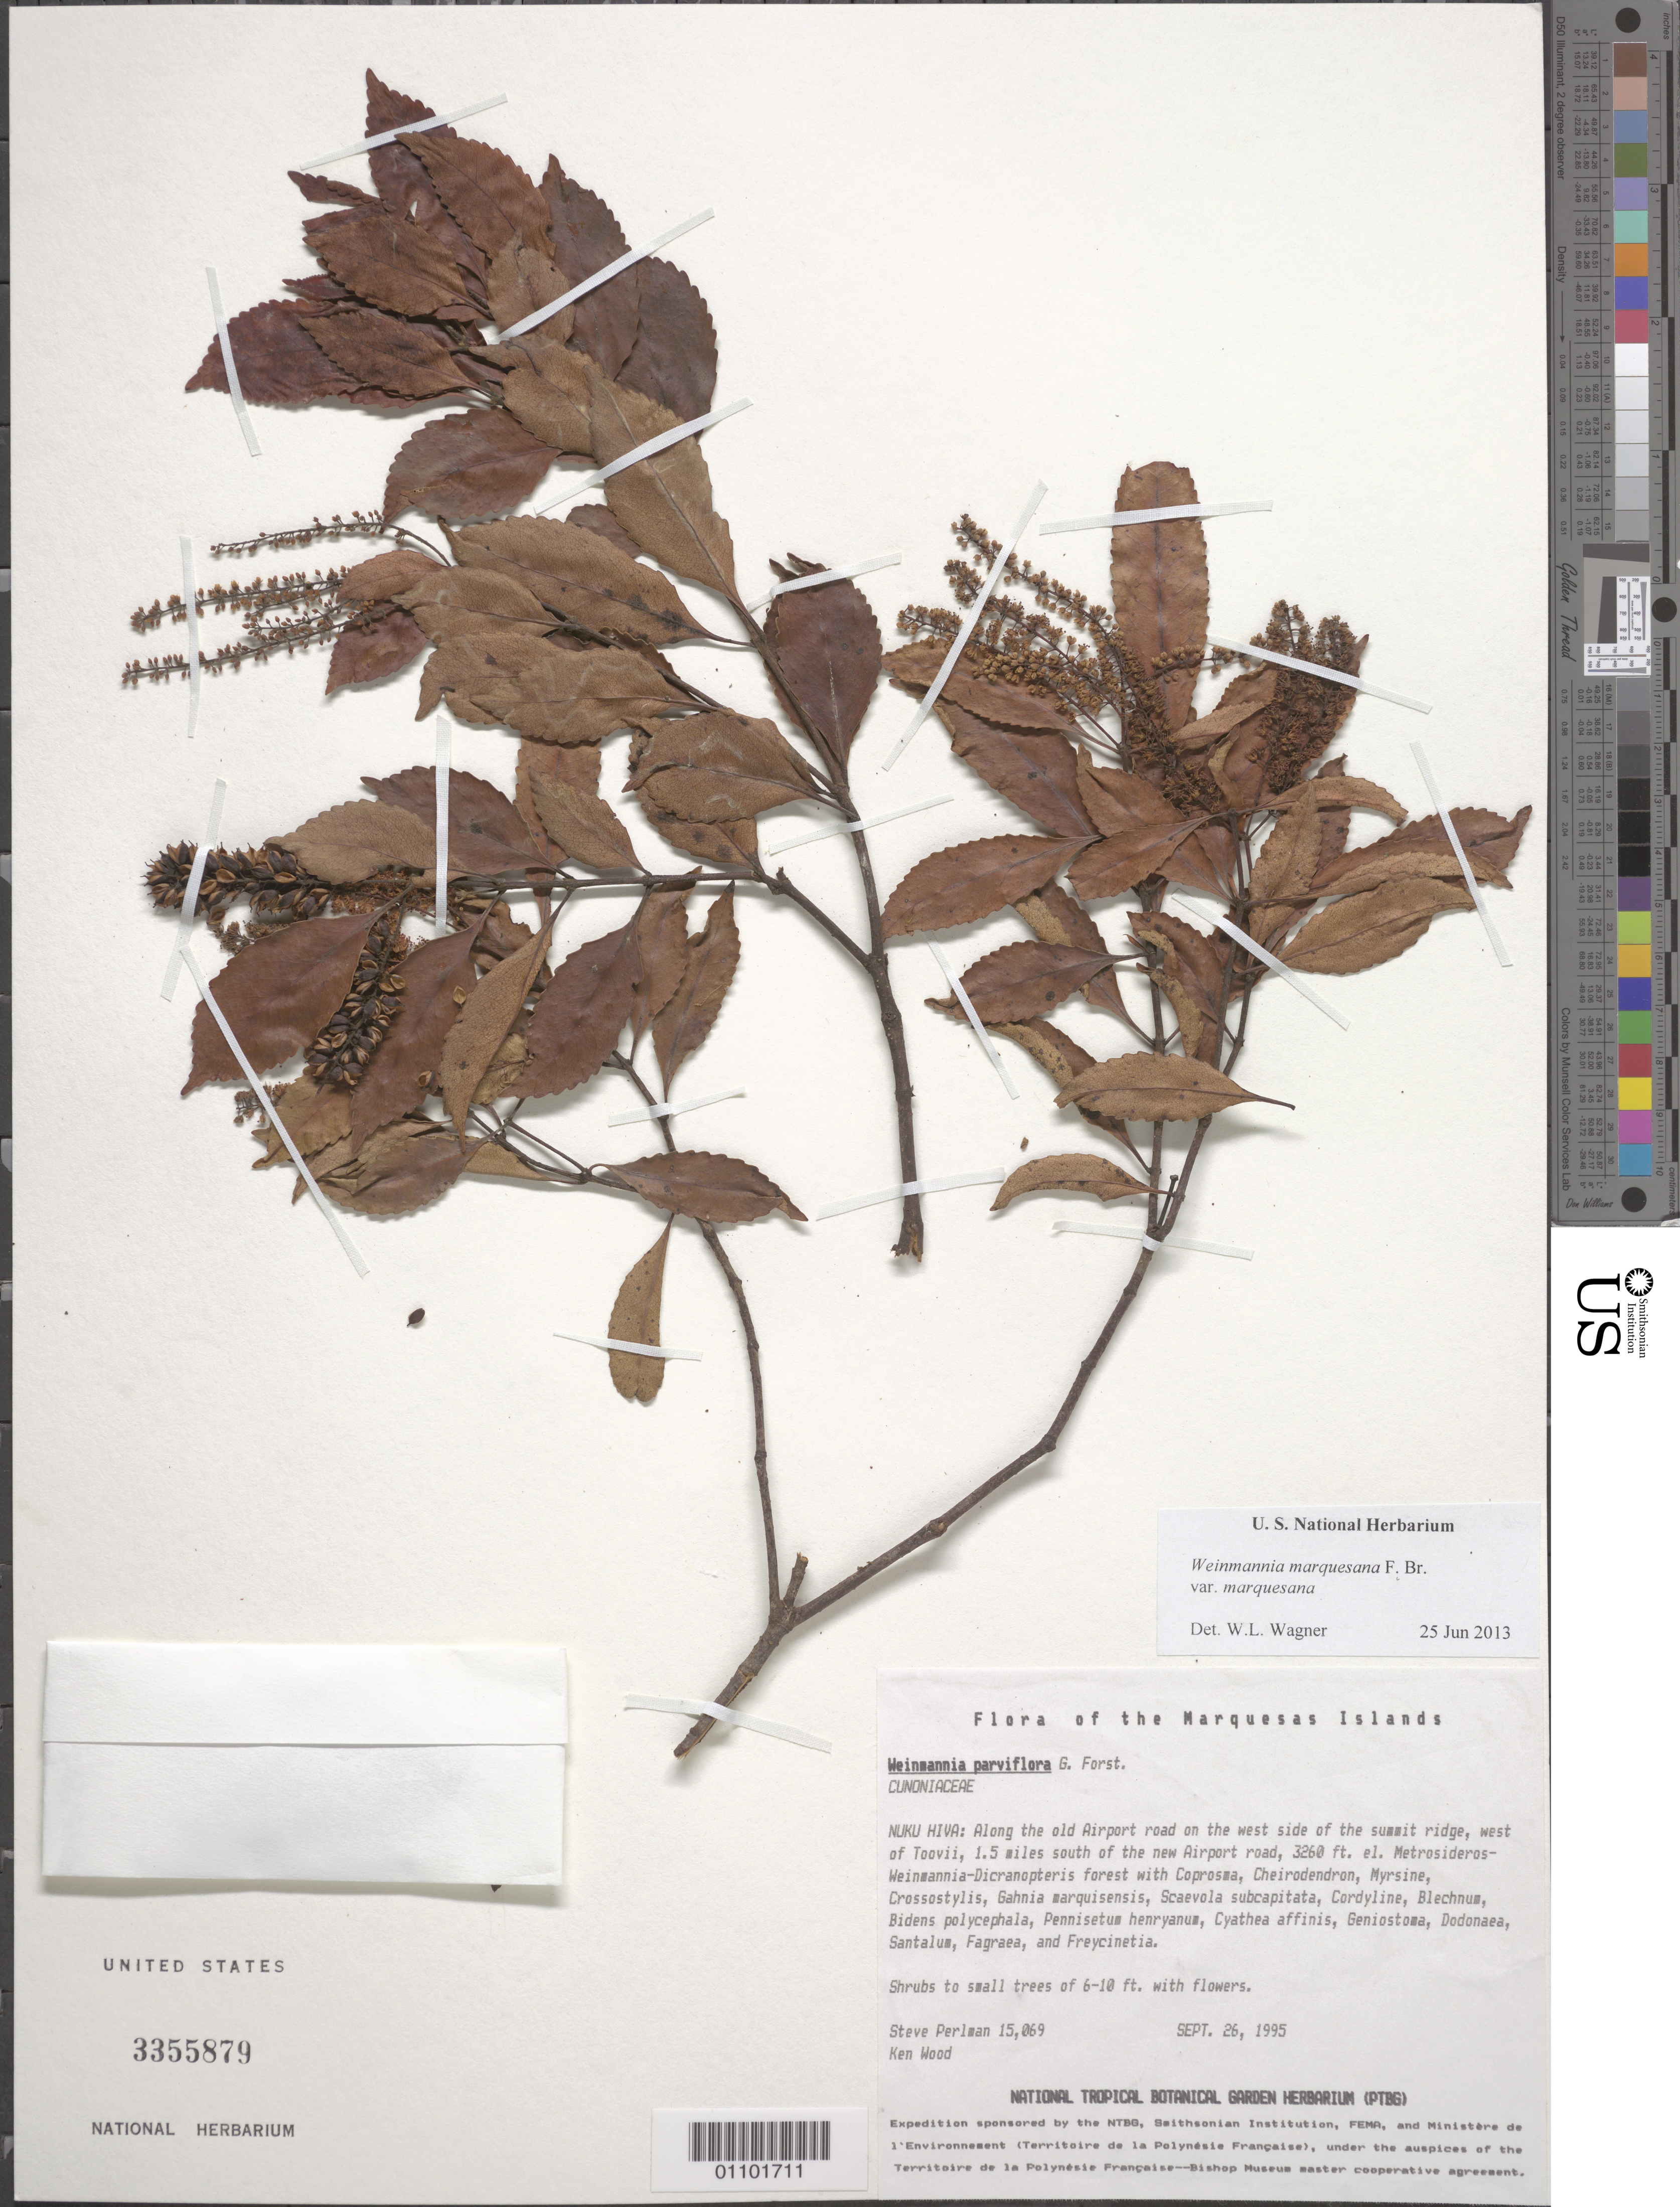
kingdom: Plantae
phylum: Tracheophyta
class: Magnoliopsida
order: Oxalidales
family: Cunoniaceae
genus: Pterophylla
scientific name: Pterophylla marquesana var. marquesana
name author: (F. Br.) Pillon & H.C. Hopkins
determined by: Wagner, W. L., (BOT), Smithsonian Institution - National Museum of Natural History (UNITED STATES)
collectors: S. P. Perlman & K. R. Wood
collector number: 15069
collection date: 1995-09-26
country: French Polynesia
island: Nuku Hiva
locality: Along old airport road on W side of summit ridge, W of Toovii, 1.5 miles S of New Airport road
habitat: Metrosideros-Weinmannia-Dicranopteris forest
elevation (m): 994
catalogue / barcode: US 3355879